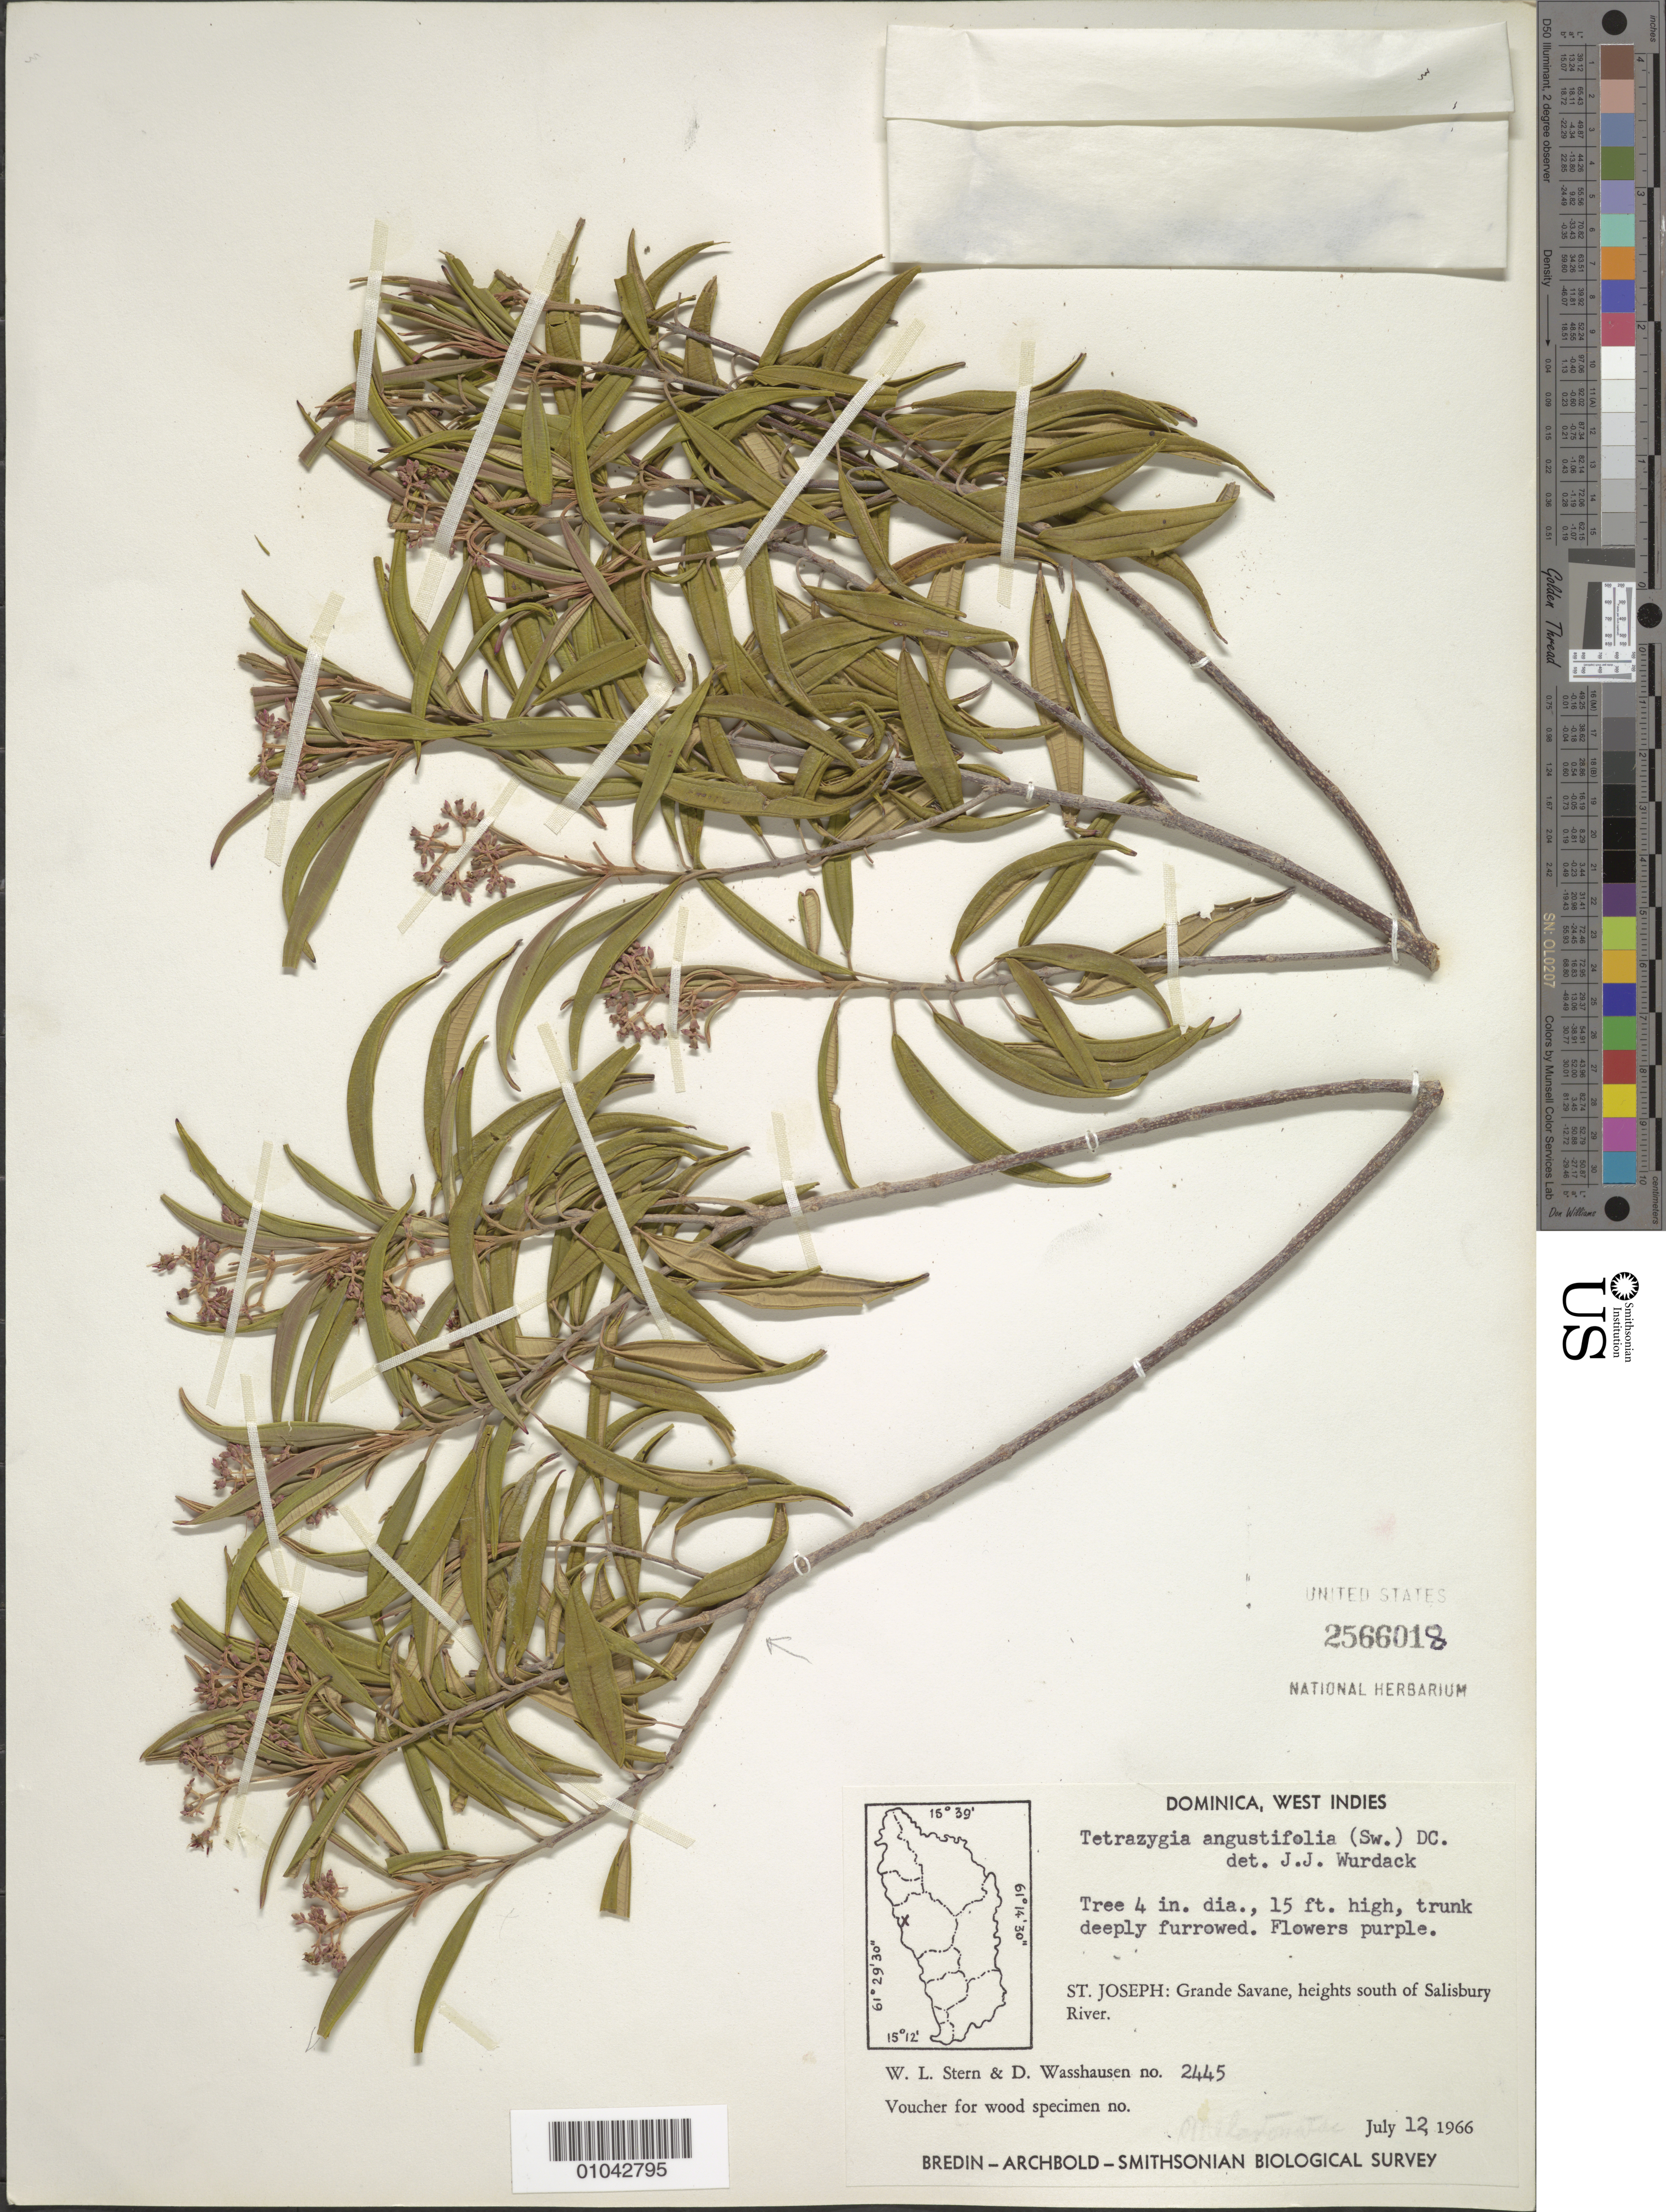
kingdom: Plantae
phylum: Tracheophyta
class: Magnoliopsida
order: Myrtales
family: Melastomataceae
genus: Tetrazygia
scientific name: Tetrazygia angustifolia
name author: (Sw.) DC.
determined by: Wurdack, John J., (US), US (UNITED STATES)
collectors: W. L. Stern & D. C. Wasshausen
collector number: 2445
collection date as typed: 12 Jul 1966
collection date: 1966-07-12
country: Dominica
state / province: St. Joseph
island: Dominica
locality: Grande Savane, heights south of Salisbury River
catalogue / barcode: US 2566018